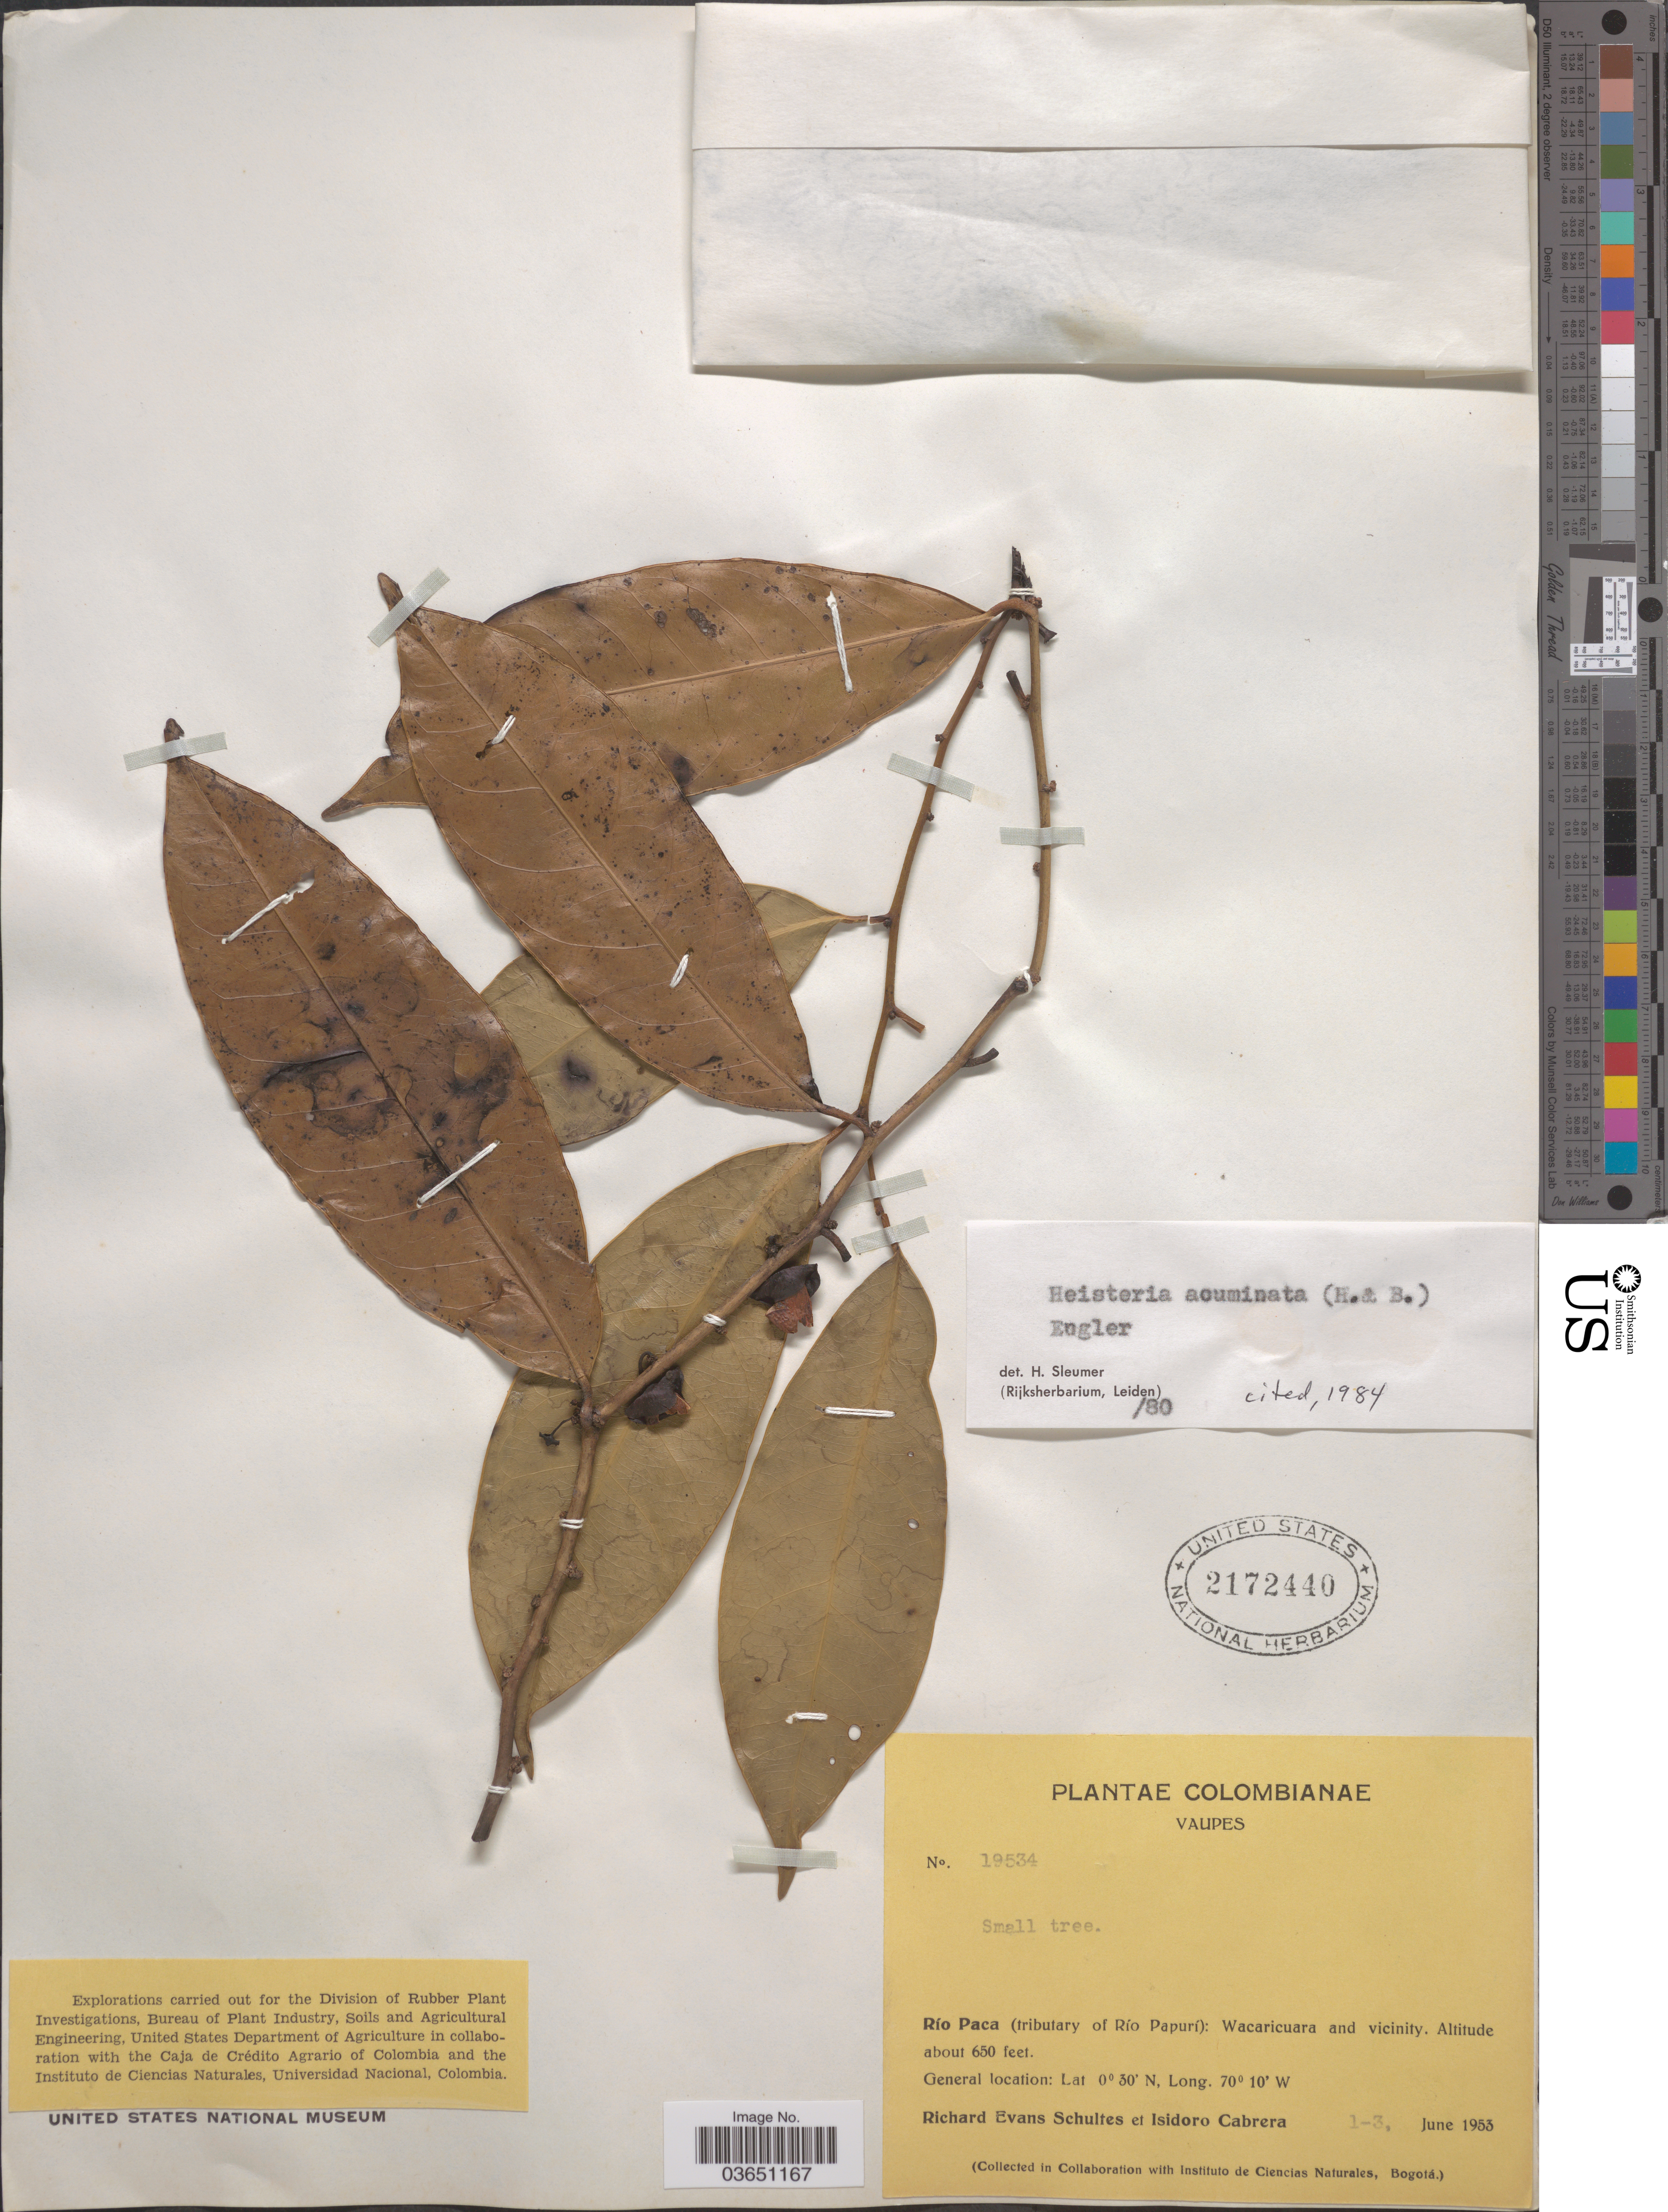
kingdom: Plantae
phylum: Tracheophyta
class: Magnoliopsida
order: Santalales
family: Erythropalaceae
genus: Heisteria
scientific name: Heisteria acuminata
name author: (Humb. & Bonpl.) Engl.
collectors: R. E. Schultes & I. Cabrera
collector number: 19534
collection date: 1953-06-01/1953-06-03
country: Colombia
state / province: Vaupés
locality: Río Paca (tributary of Río Papurí): Wacaricuara and vicinity.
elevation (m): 198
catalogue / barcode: US 2172440